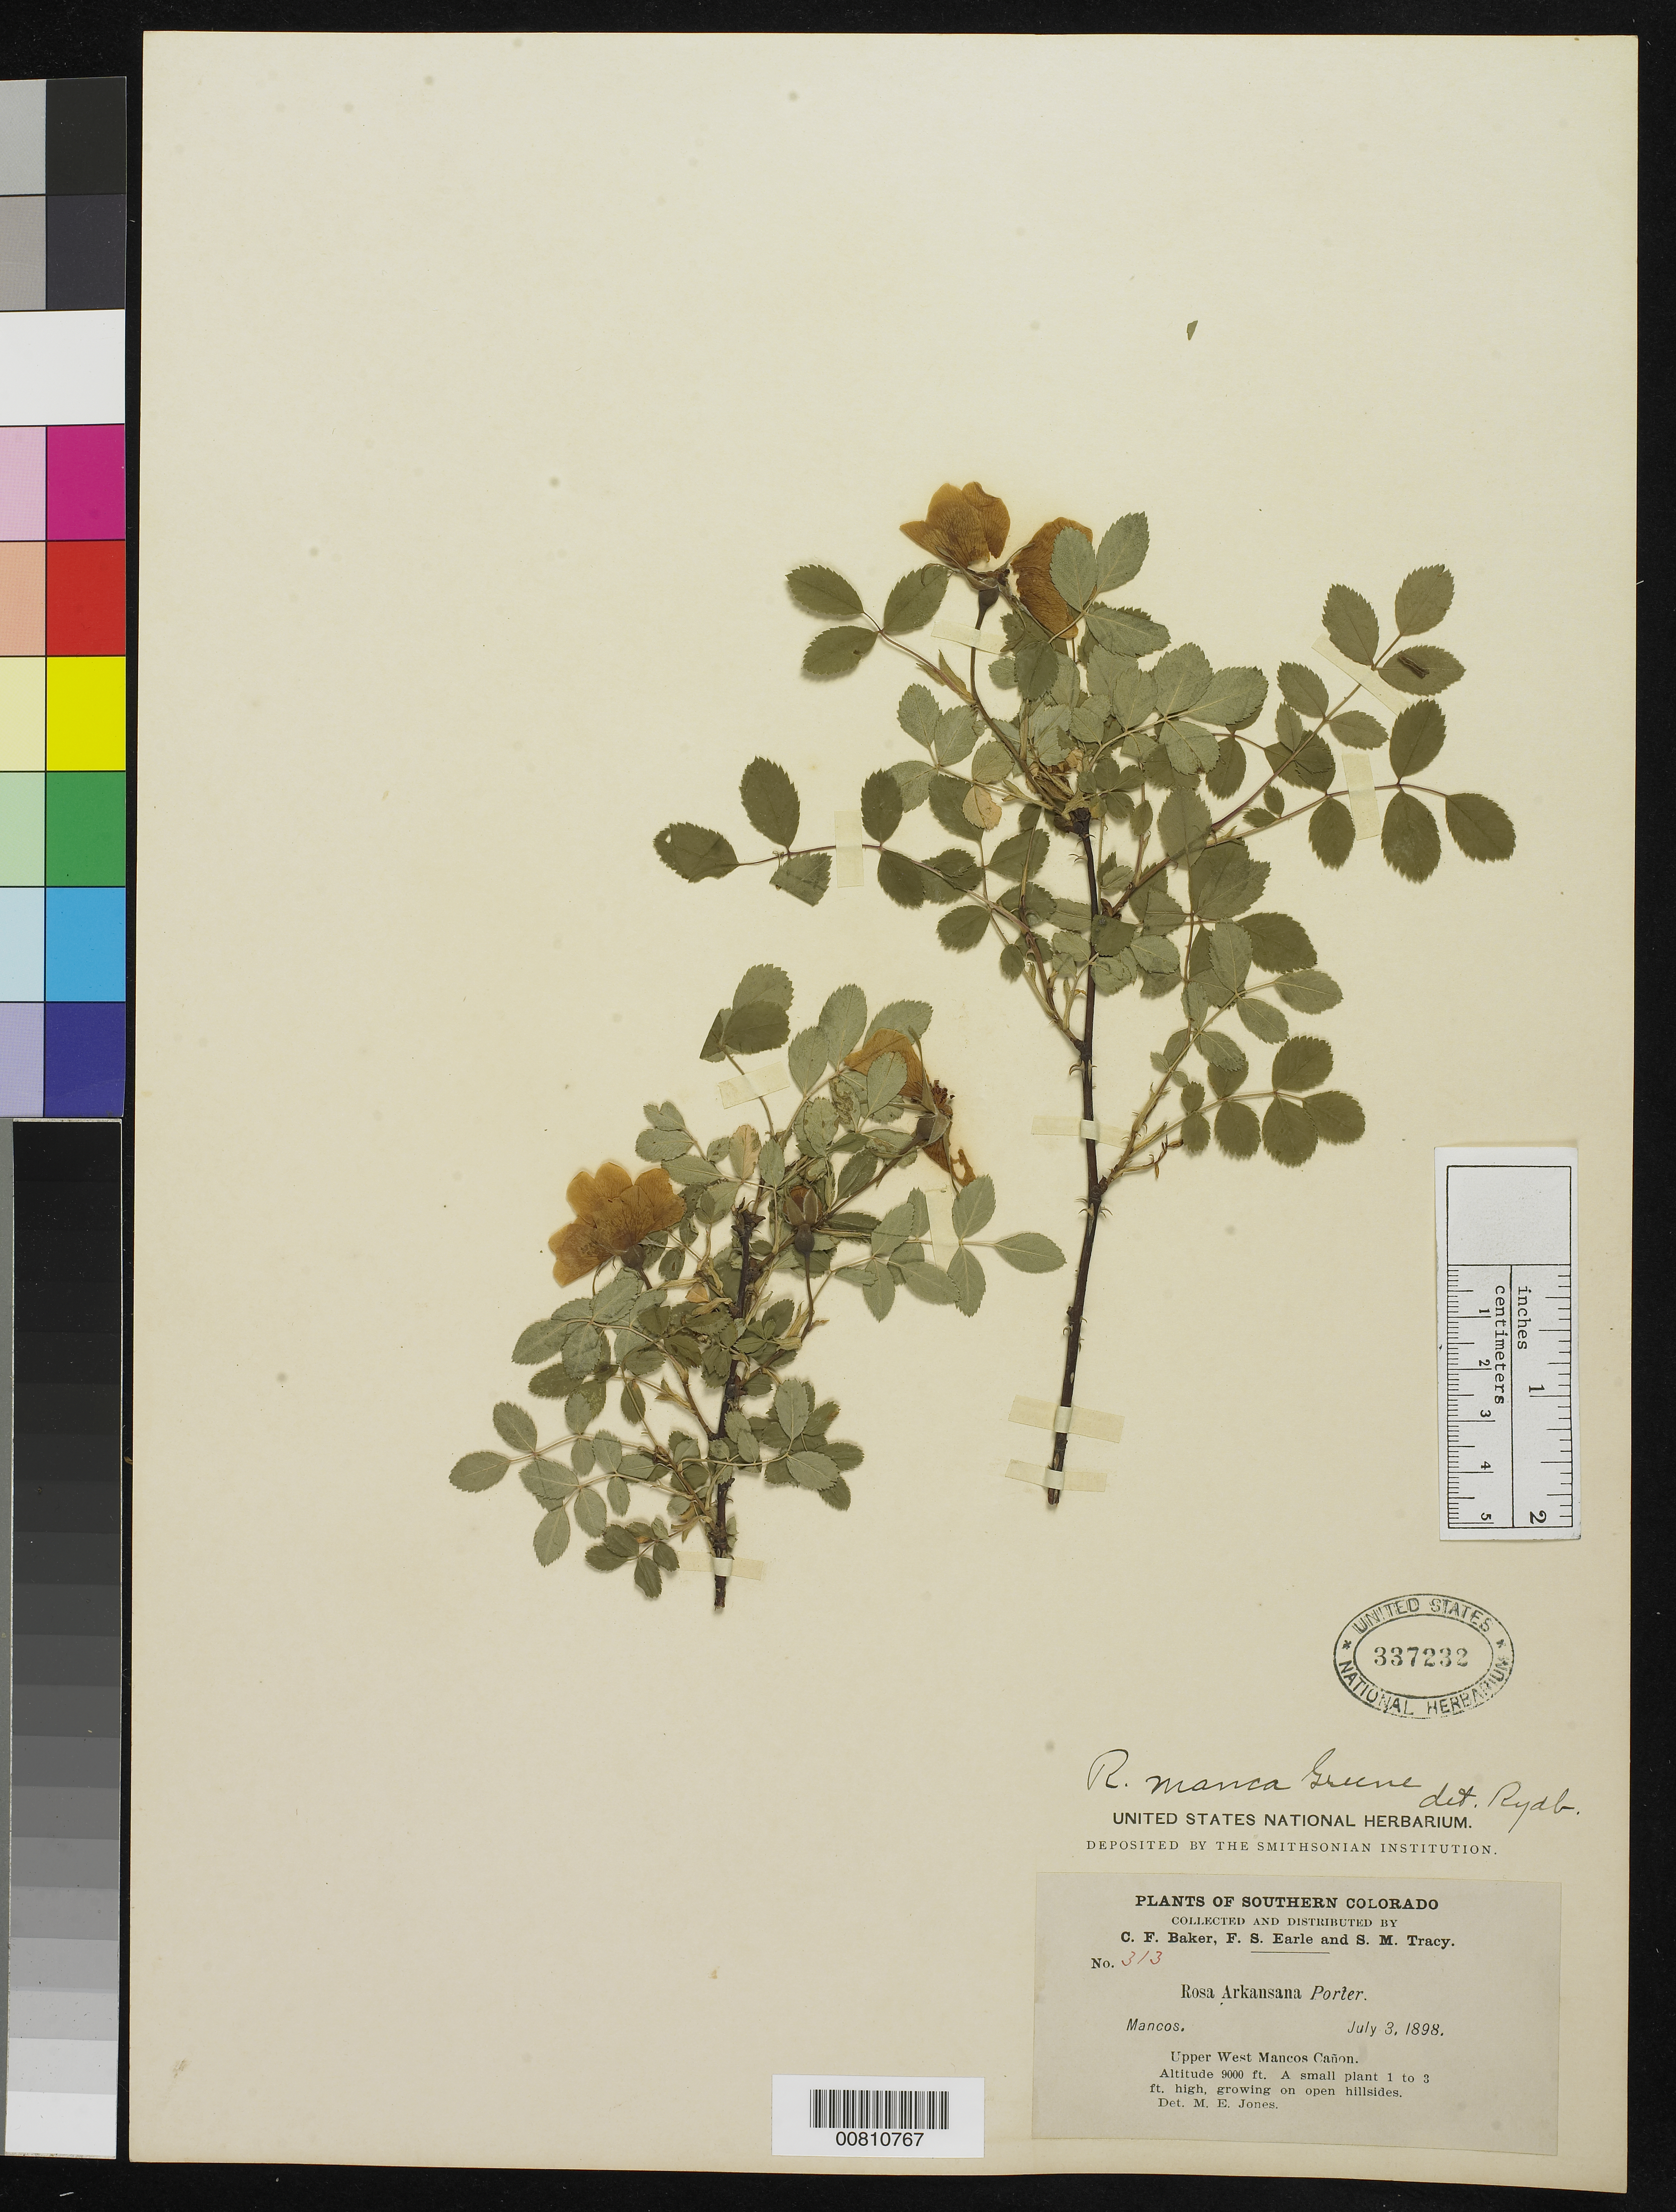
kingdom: Plantae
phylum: Tracheophyta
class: Magnoliopsida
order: Rosales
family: Rosaceae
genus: Rosa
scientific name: Rosa manca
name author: Greene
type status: Isotype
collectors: C. F. Baker, F. S. Earle & S. M. Tracy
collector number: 313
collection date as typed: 03 Jul 1898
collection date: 1898-07-03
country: United States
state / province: Colorado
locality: Southern Colorado, Upper West Mancos Cañon, Mancos.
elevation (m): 2743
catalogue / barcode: US 337232